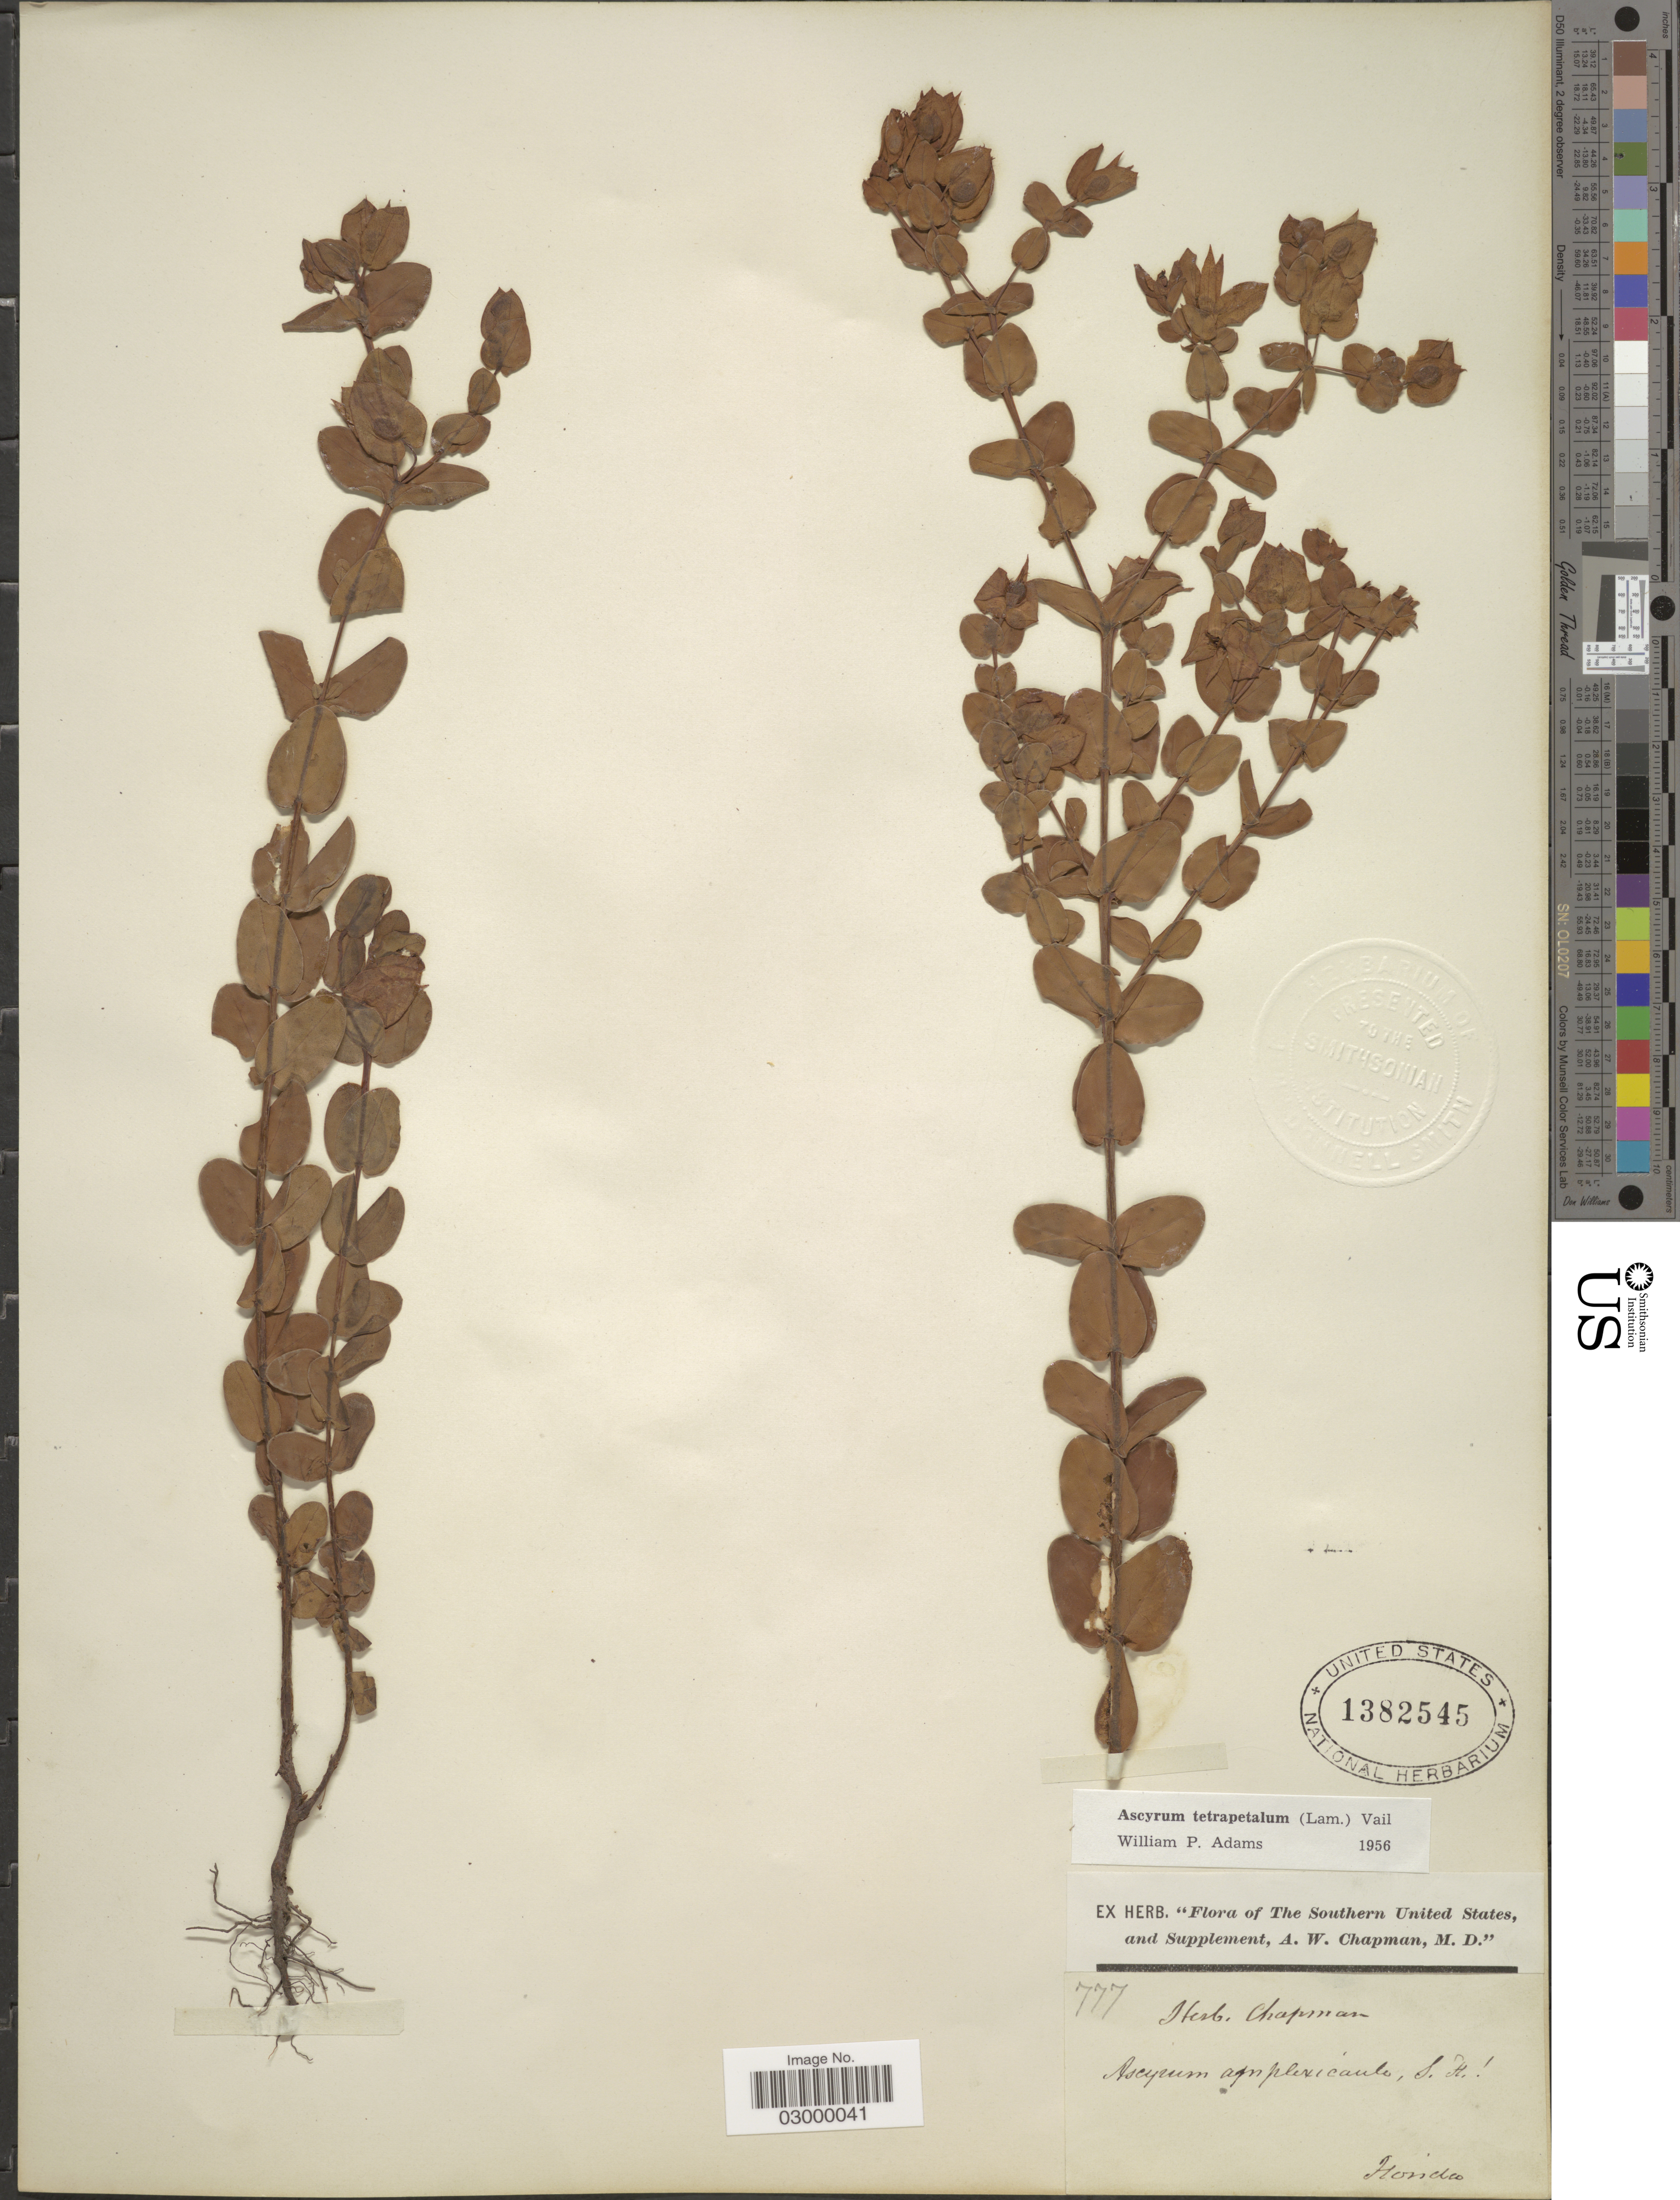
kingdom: Plantae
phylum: Tracheophyta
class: Magnoliopsida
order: Malpighiales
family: Hypericaceae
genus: Ascyrum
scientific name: Ascyrum tetrapetalum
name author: (Lam.) Vail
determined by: Strong, Mark T., (BOT), Smithsonian Institution - National Museum of Natural History (UNITED STATES)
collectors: ex herb. Chapman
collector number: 777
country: United States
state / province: Florida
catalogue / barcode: US 1382545